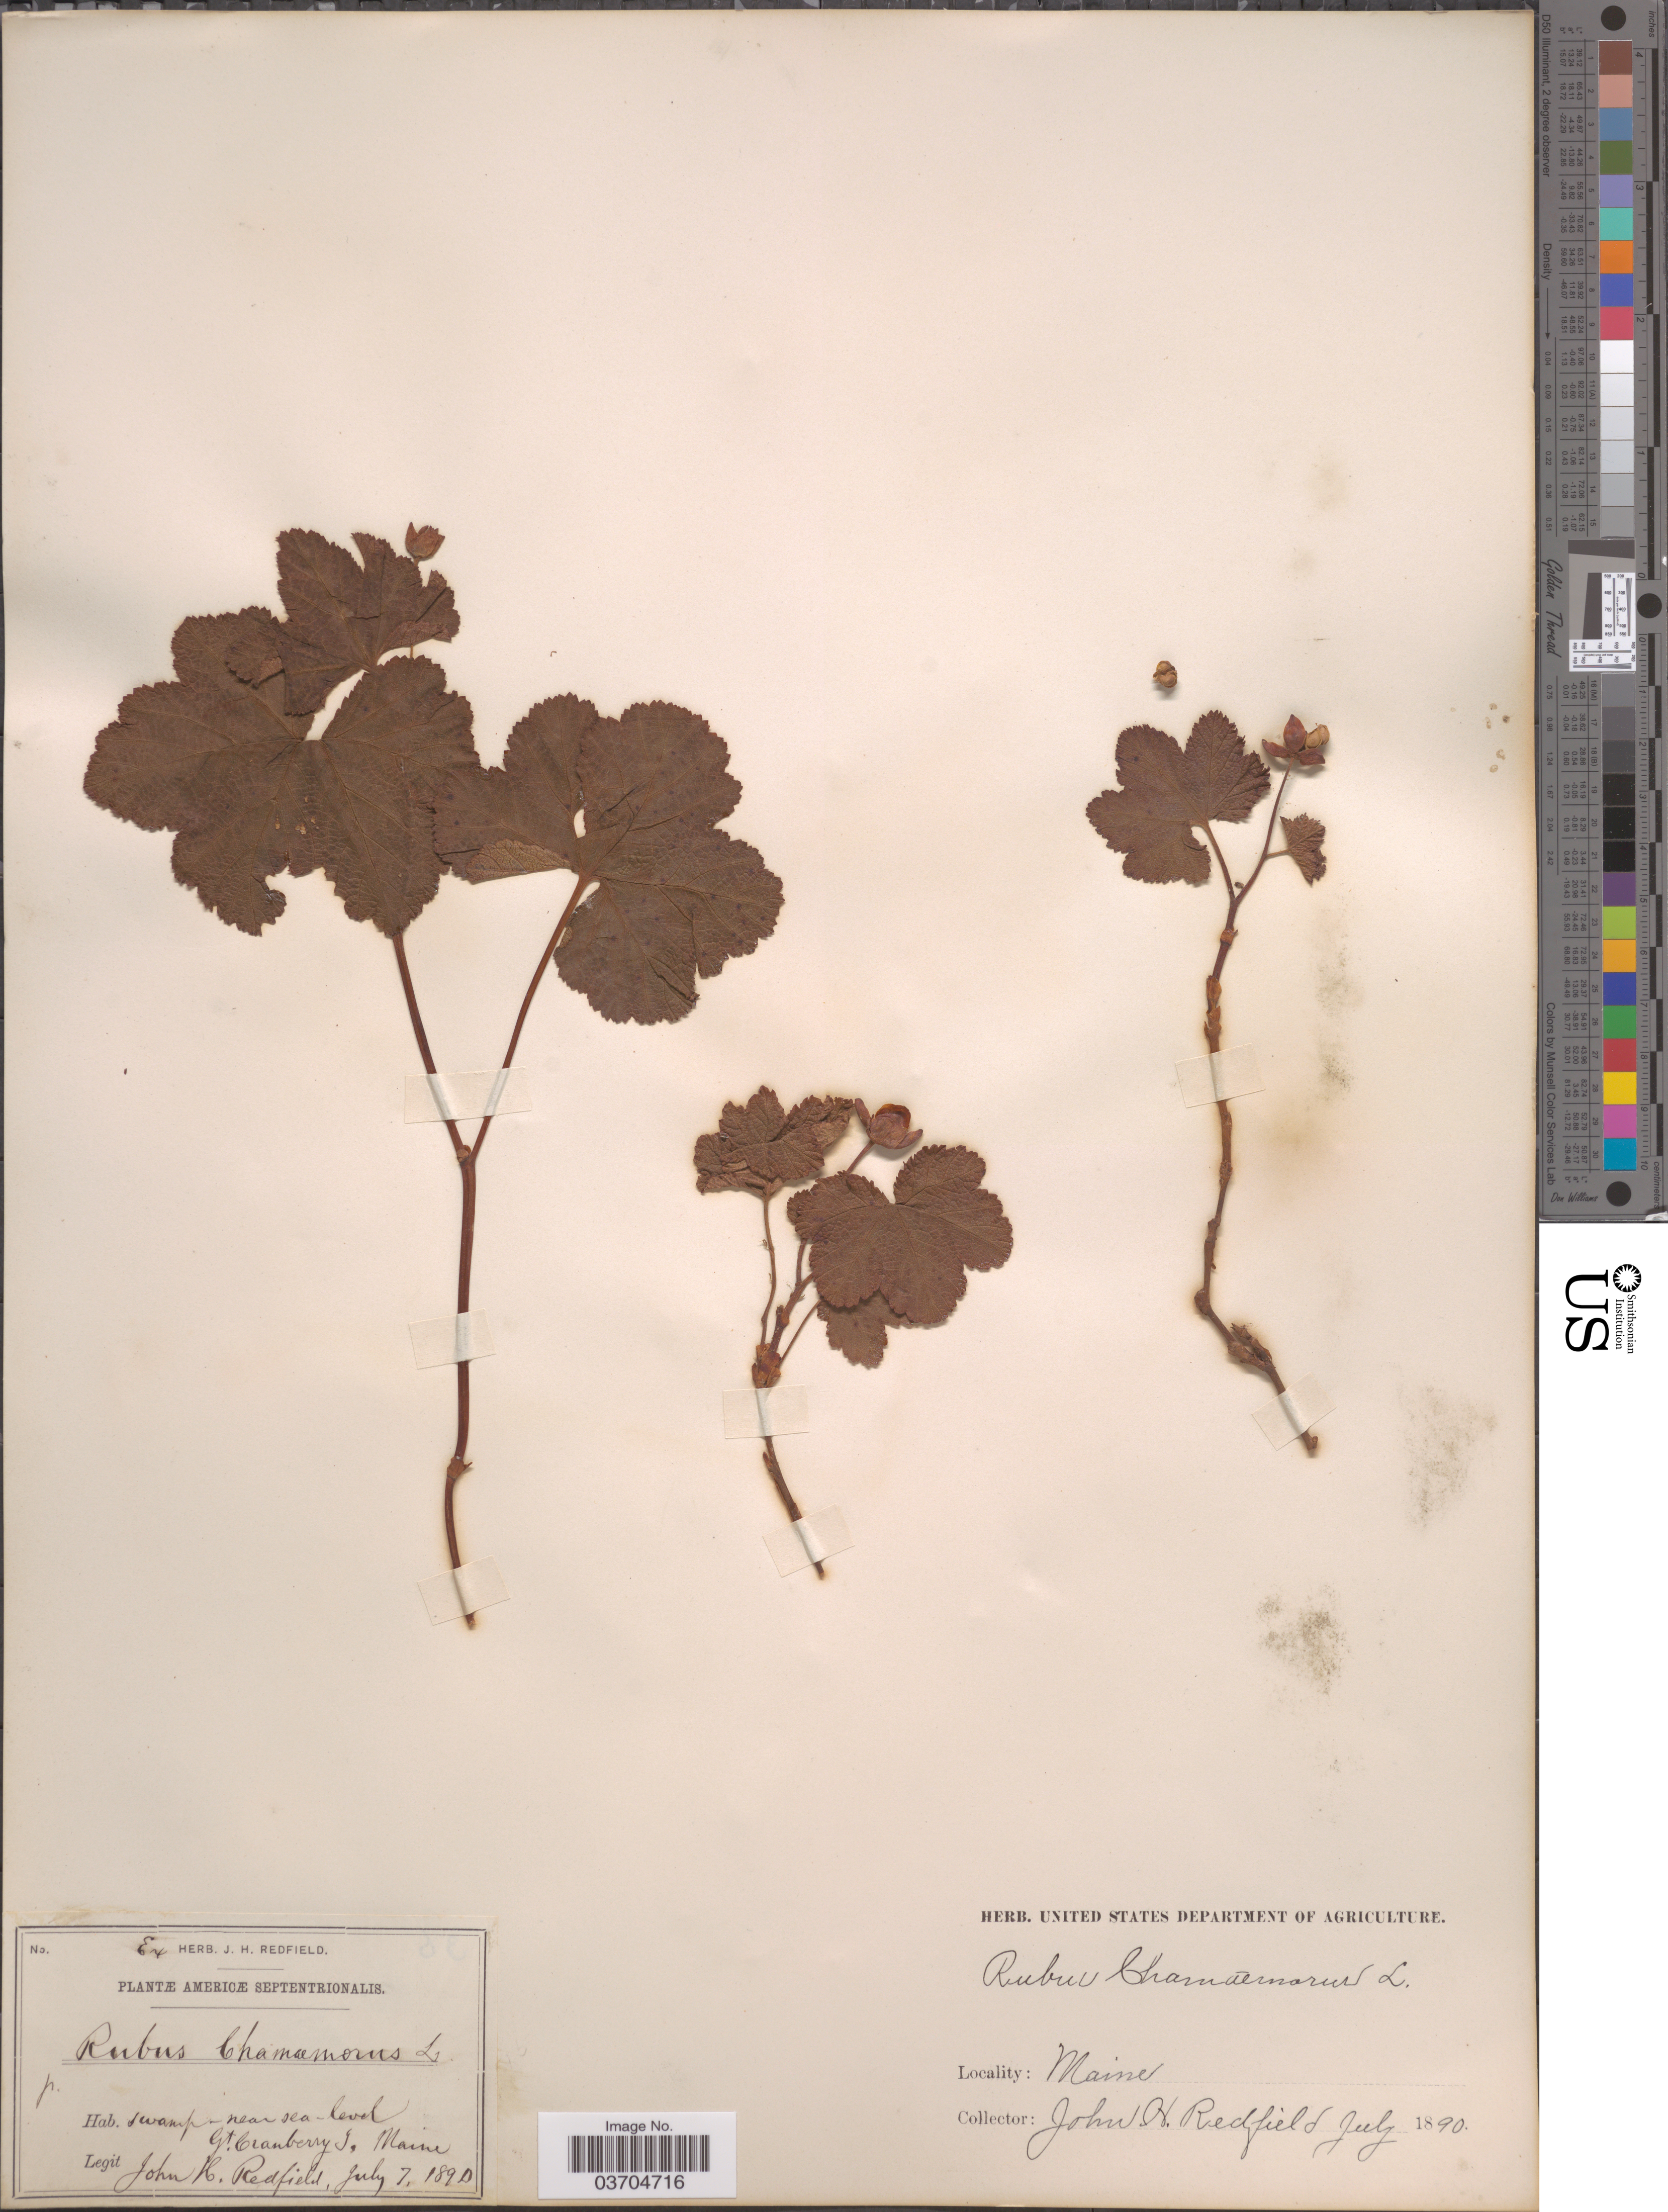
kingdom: Plantae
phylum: Tracheophyta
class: Magnoliopsida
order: Rosales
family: Rosaceae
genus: Rubus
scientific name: Rubus chamaemorus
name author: L.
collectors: J. Redfield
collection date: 1890-07-07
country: United States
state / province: Maine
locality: Americæ Septentrionalis. Gt. Cranberry I.